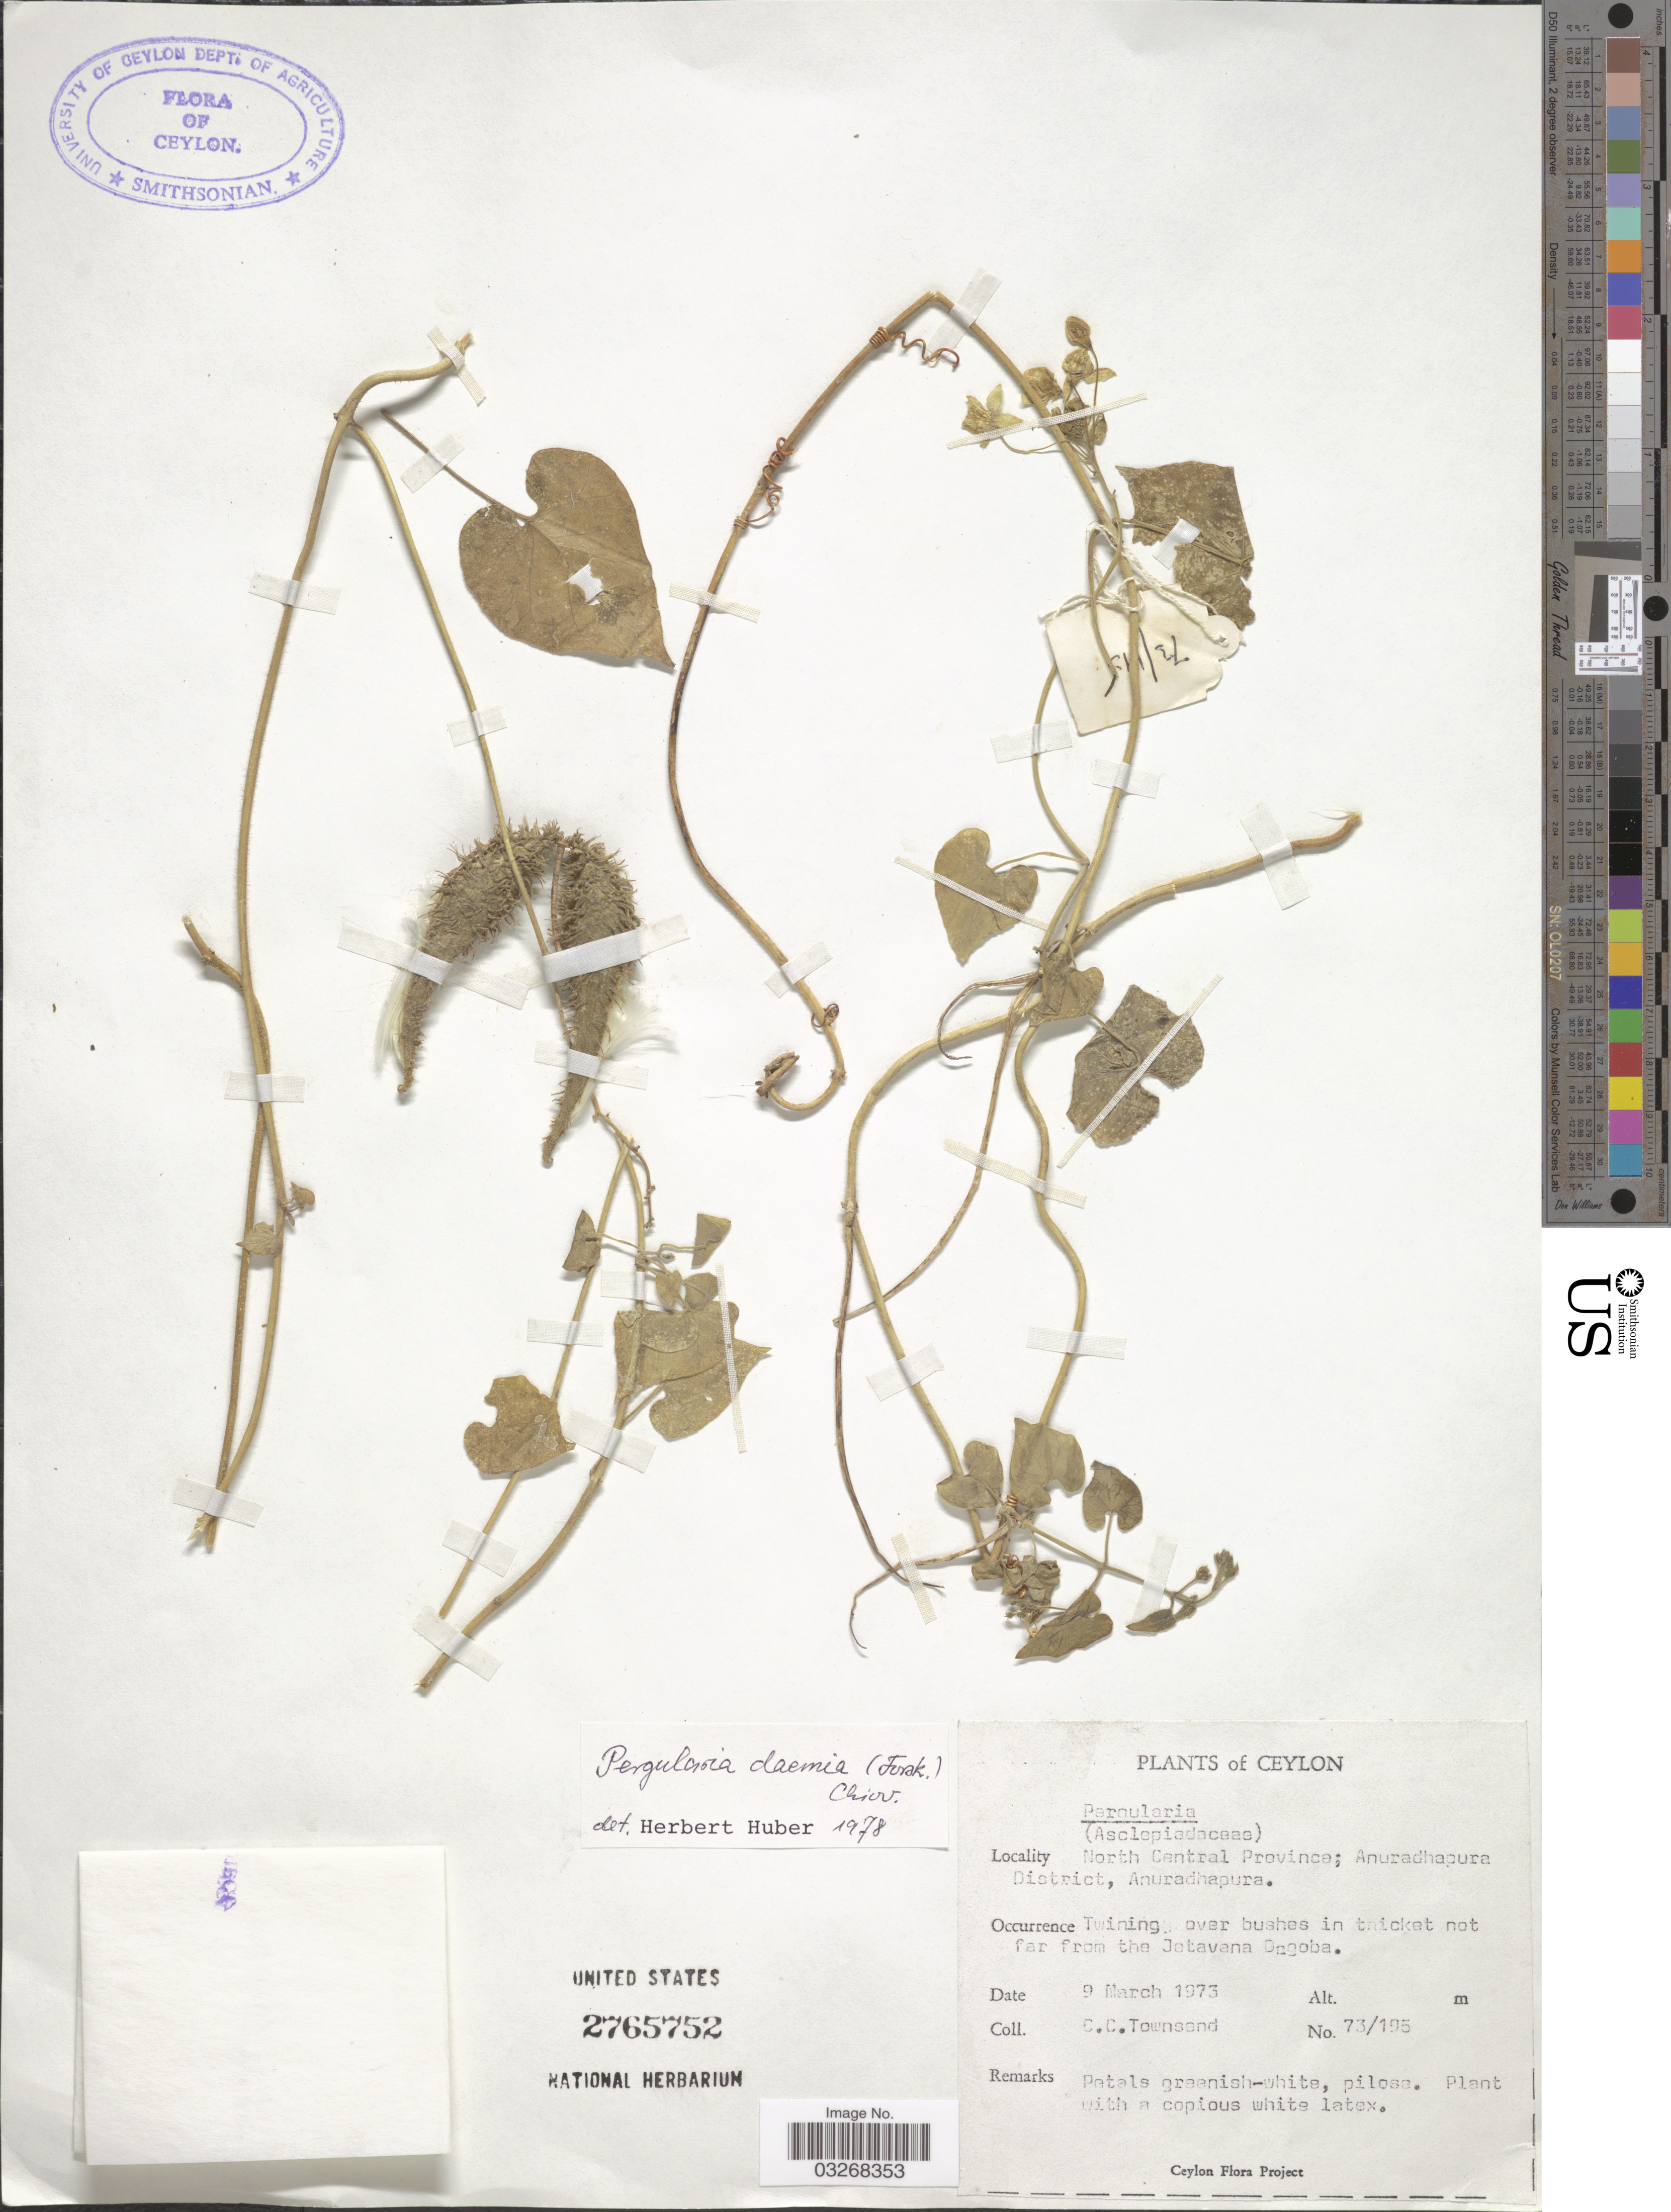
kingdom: Plantae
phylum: Tracheophyta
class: Magnoliopsida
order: Gentianales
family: Apocynaceae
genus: Pergularia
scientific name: Pergularia daemia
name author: (Forssk.) Chiov.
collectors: C. C. Townsend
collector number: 73/195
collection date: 1973-03-09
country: Sri Lanka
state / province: North Central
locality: Ceylon. Anuradhapura District, Anuradhapura. Not far from the Jetavana Dagoba.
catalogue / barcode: US 2765752